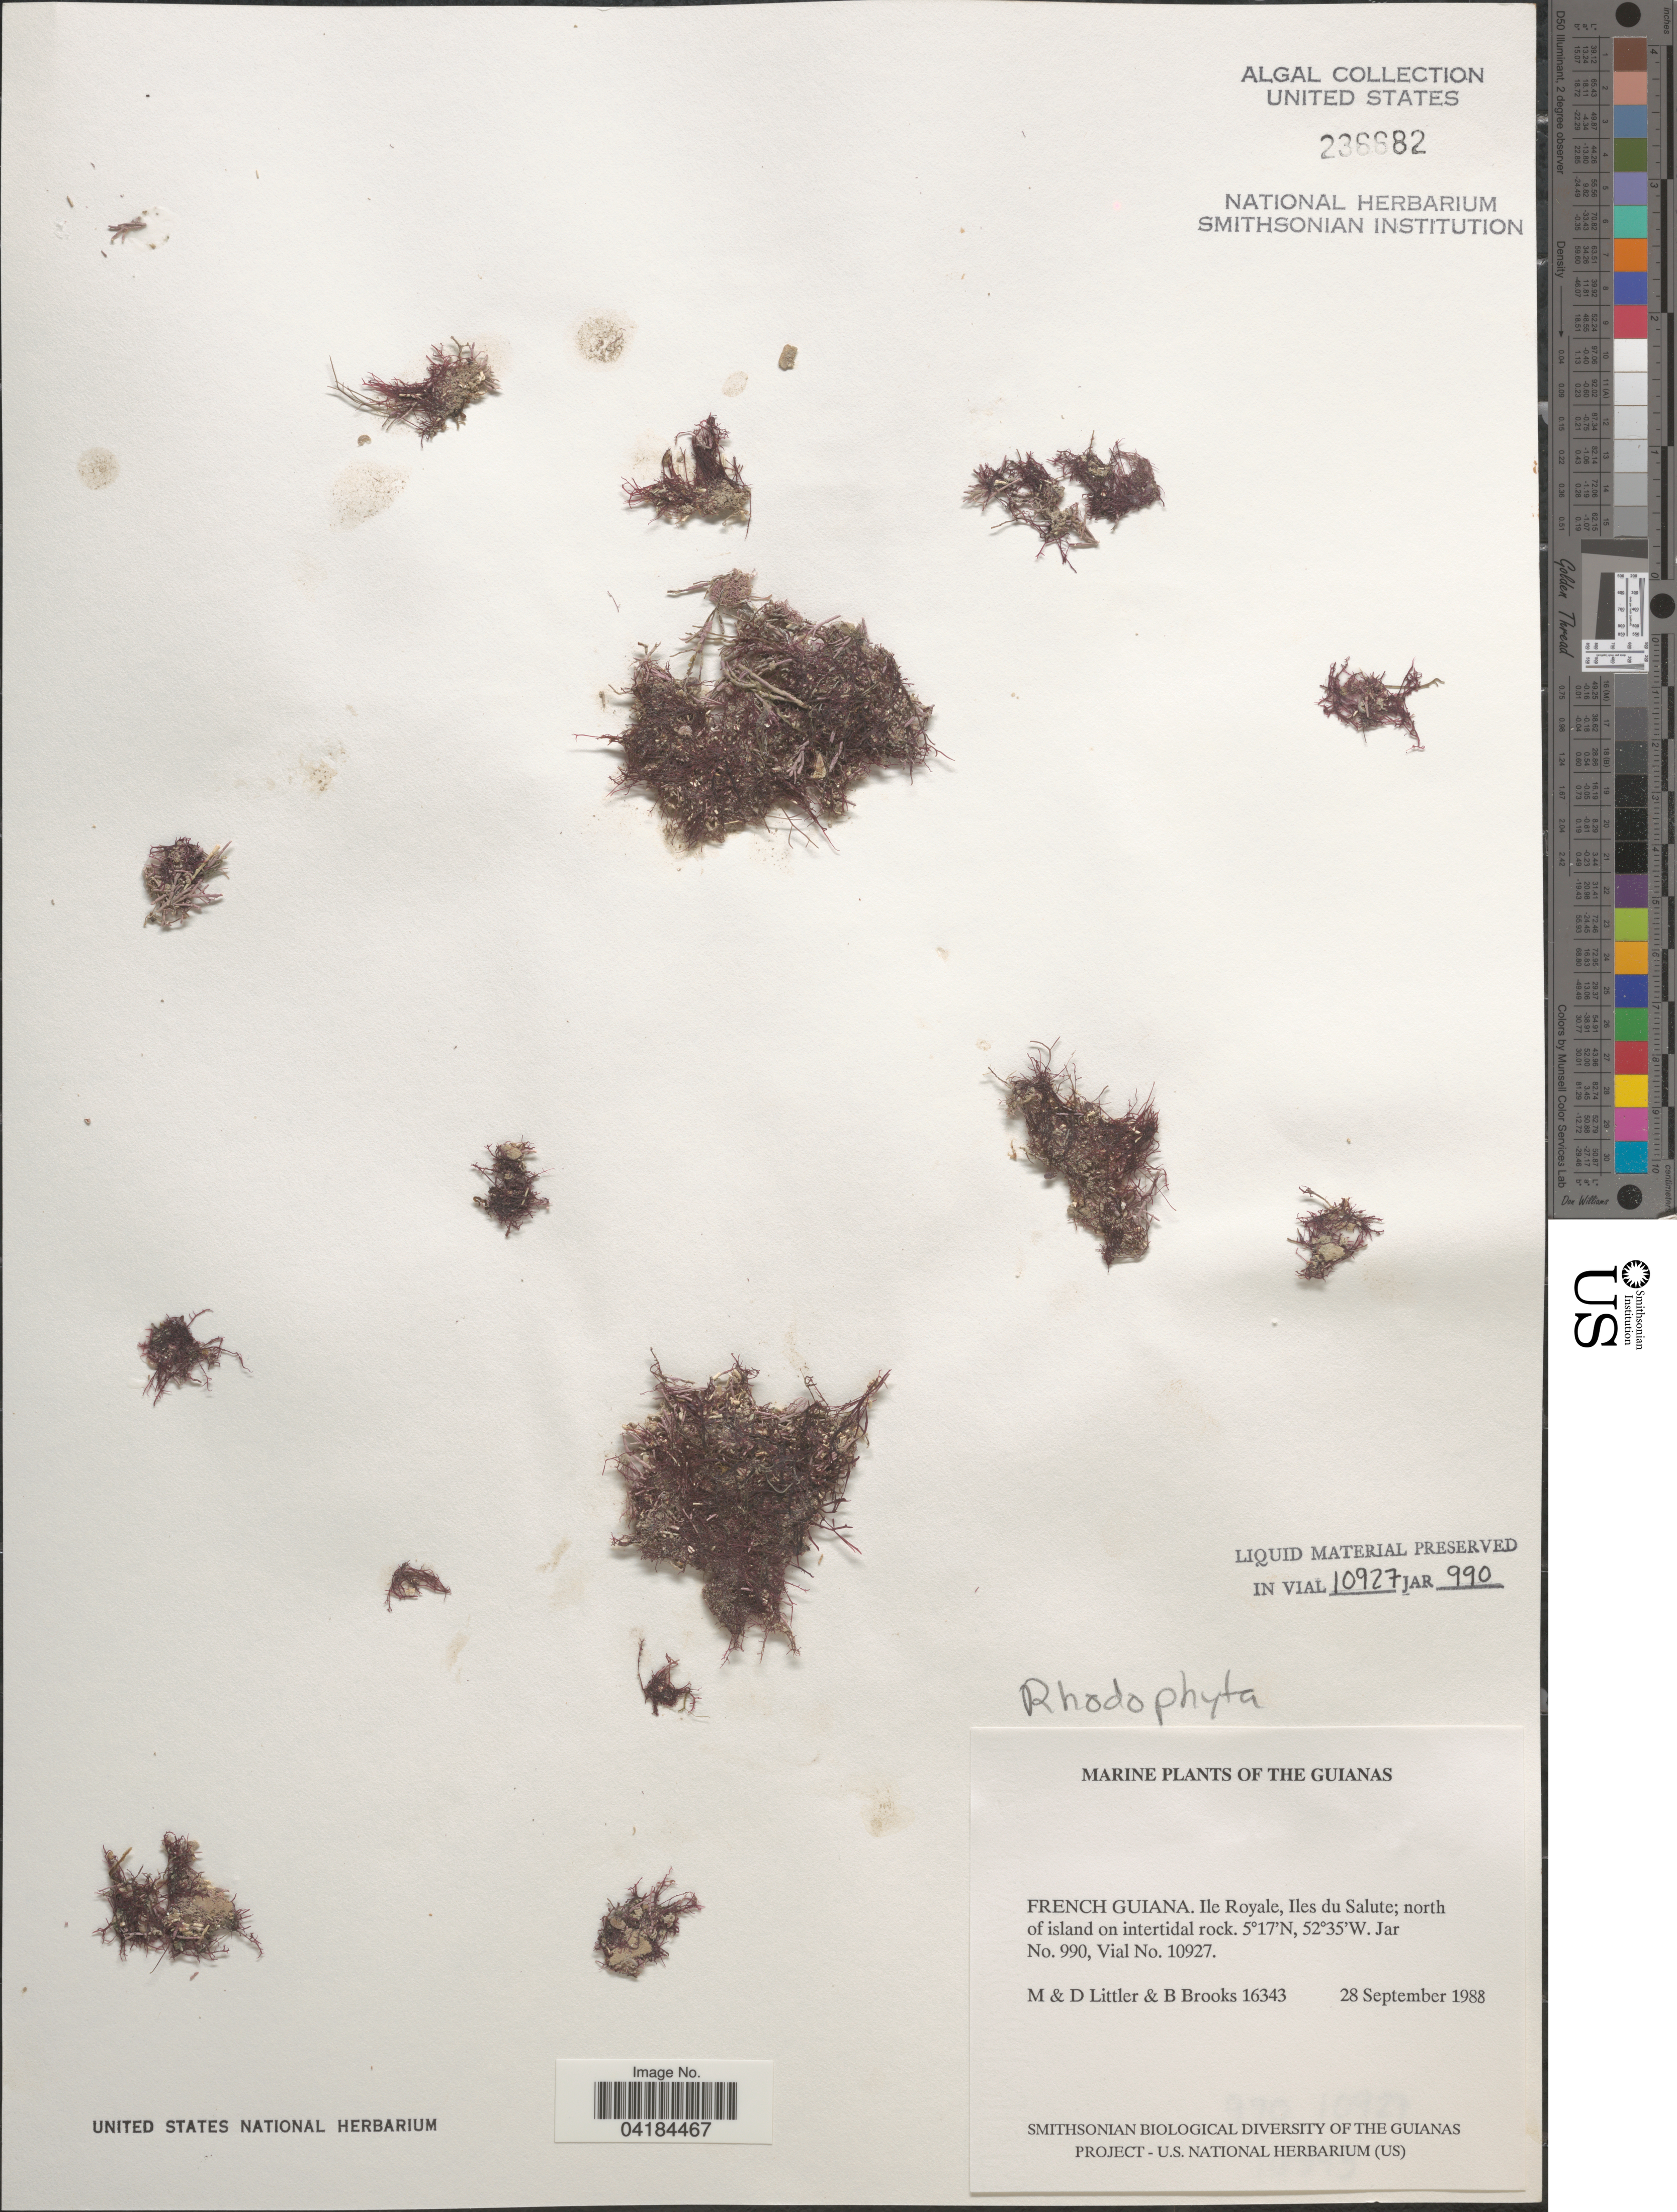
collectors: M. Littler, D. S. Littler & B. Brooks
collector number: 16343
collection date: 1988-09-28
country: French Guiana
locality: The Guianas. Ile Royale, Iles du Salute; north of island on intertidal rock.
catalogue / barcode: US 236682